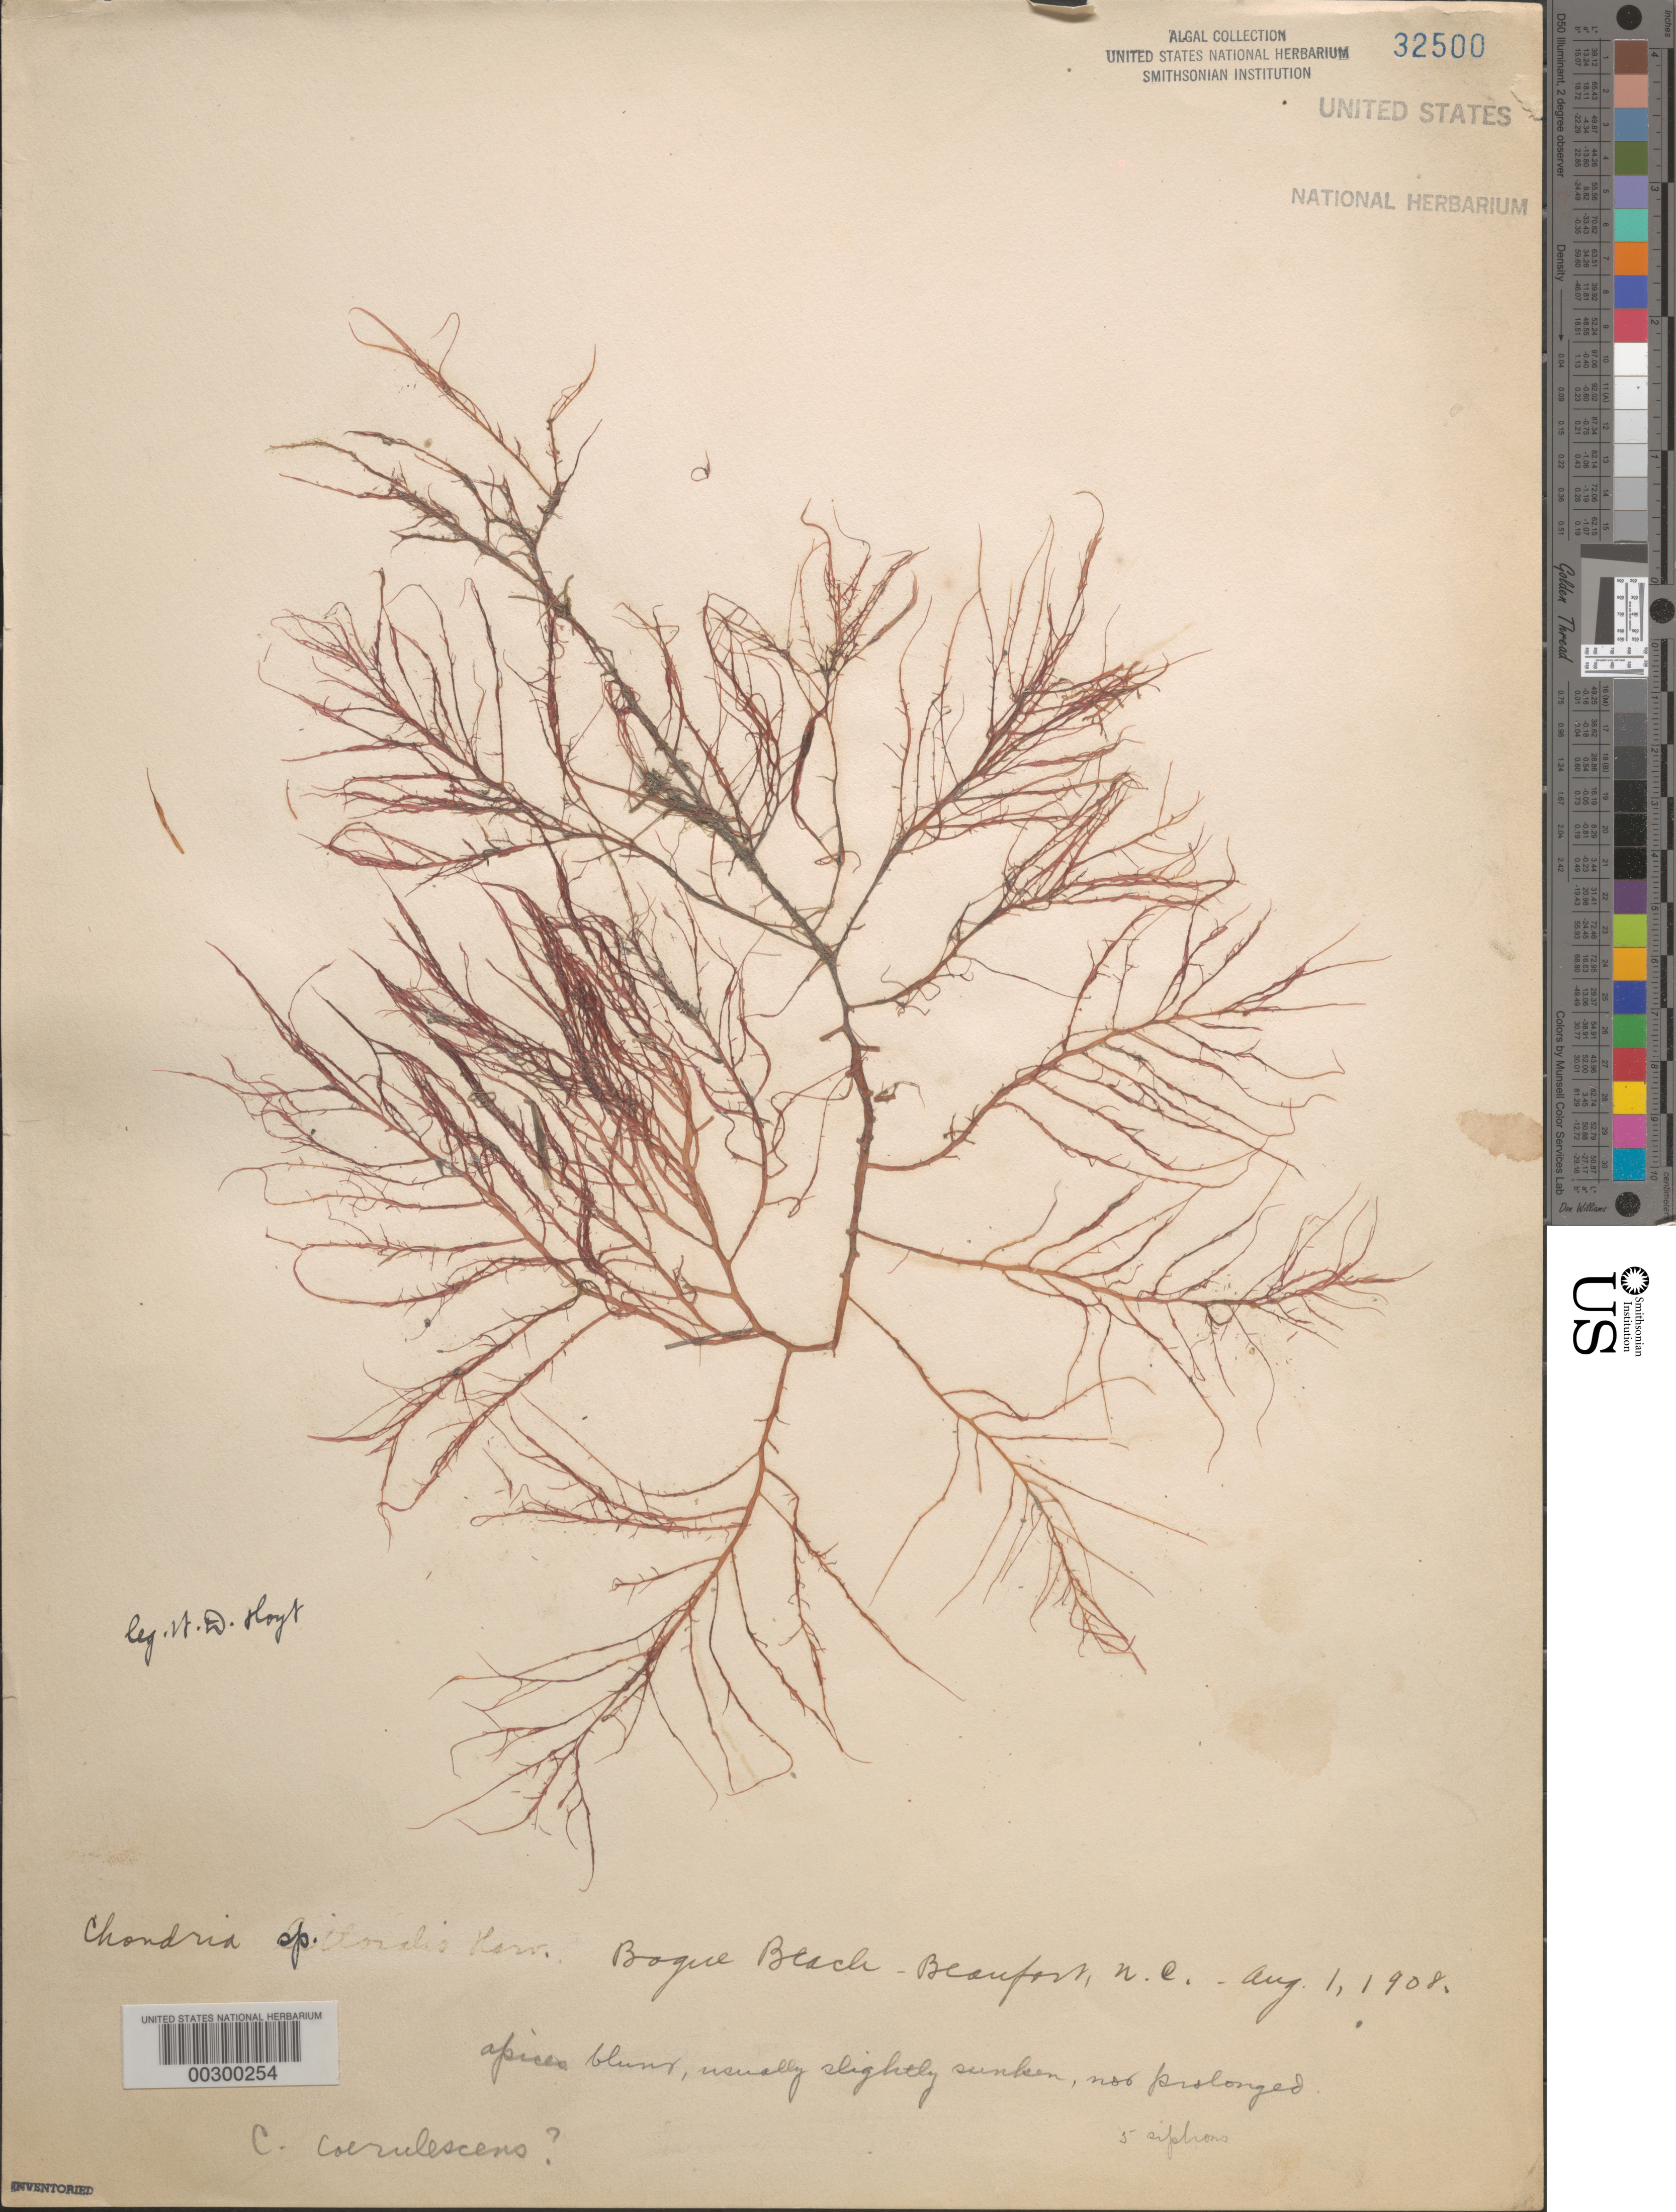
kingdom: Plantae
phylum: Rhodophyta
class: Florideophyceae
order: Ceramiales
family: Rhodomelaceae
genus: Chondria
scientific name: Chondria sp.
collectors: W. D. Hoyt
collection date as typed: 01 Aug 1908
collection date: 1908-08-01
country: United States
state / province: North Carolina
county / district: Carteret County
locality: Beaufort, Bogue Beach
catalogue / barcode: US 32500